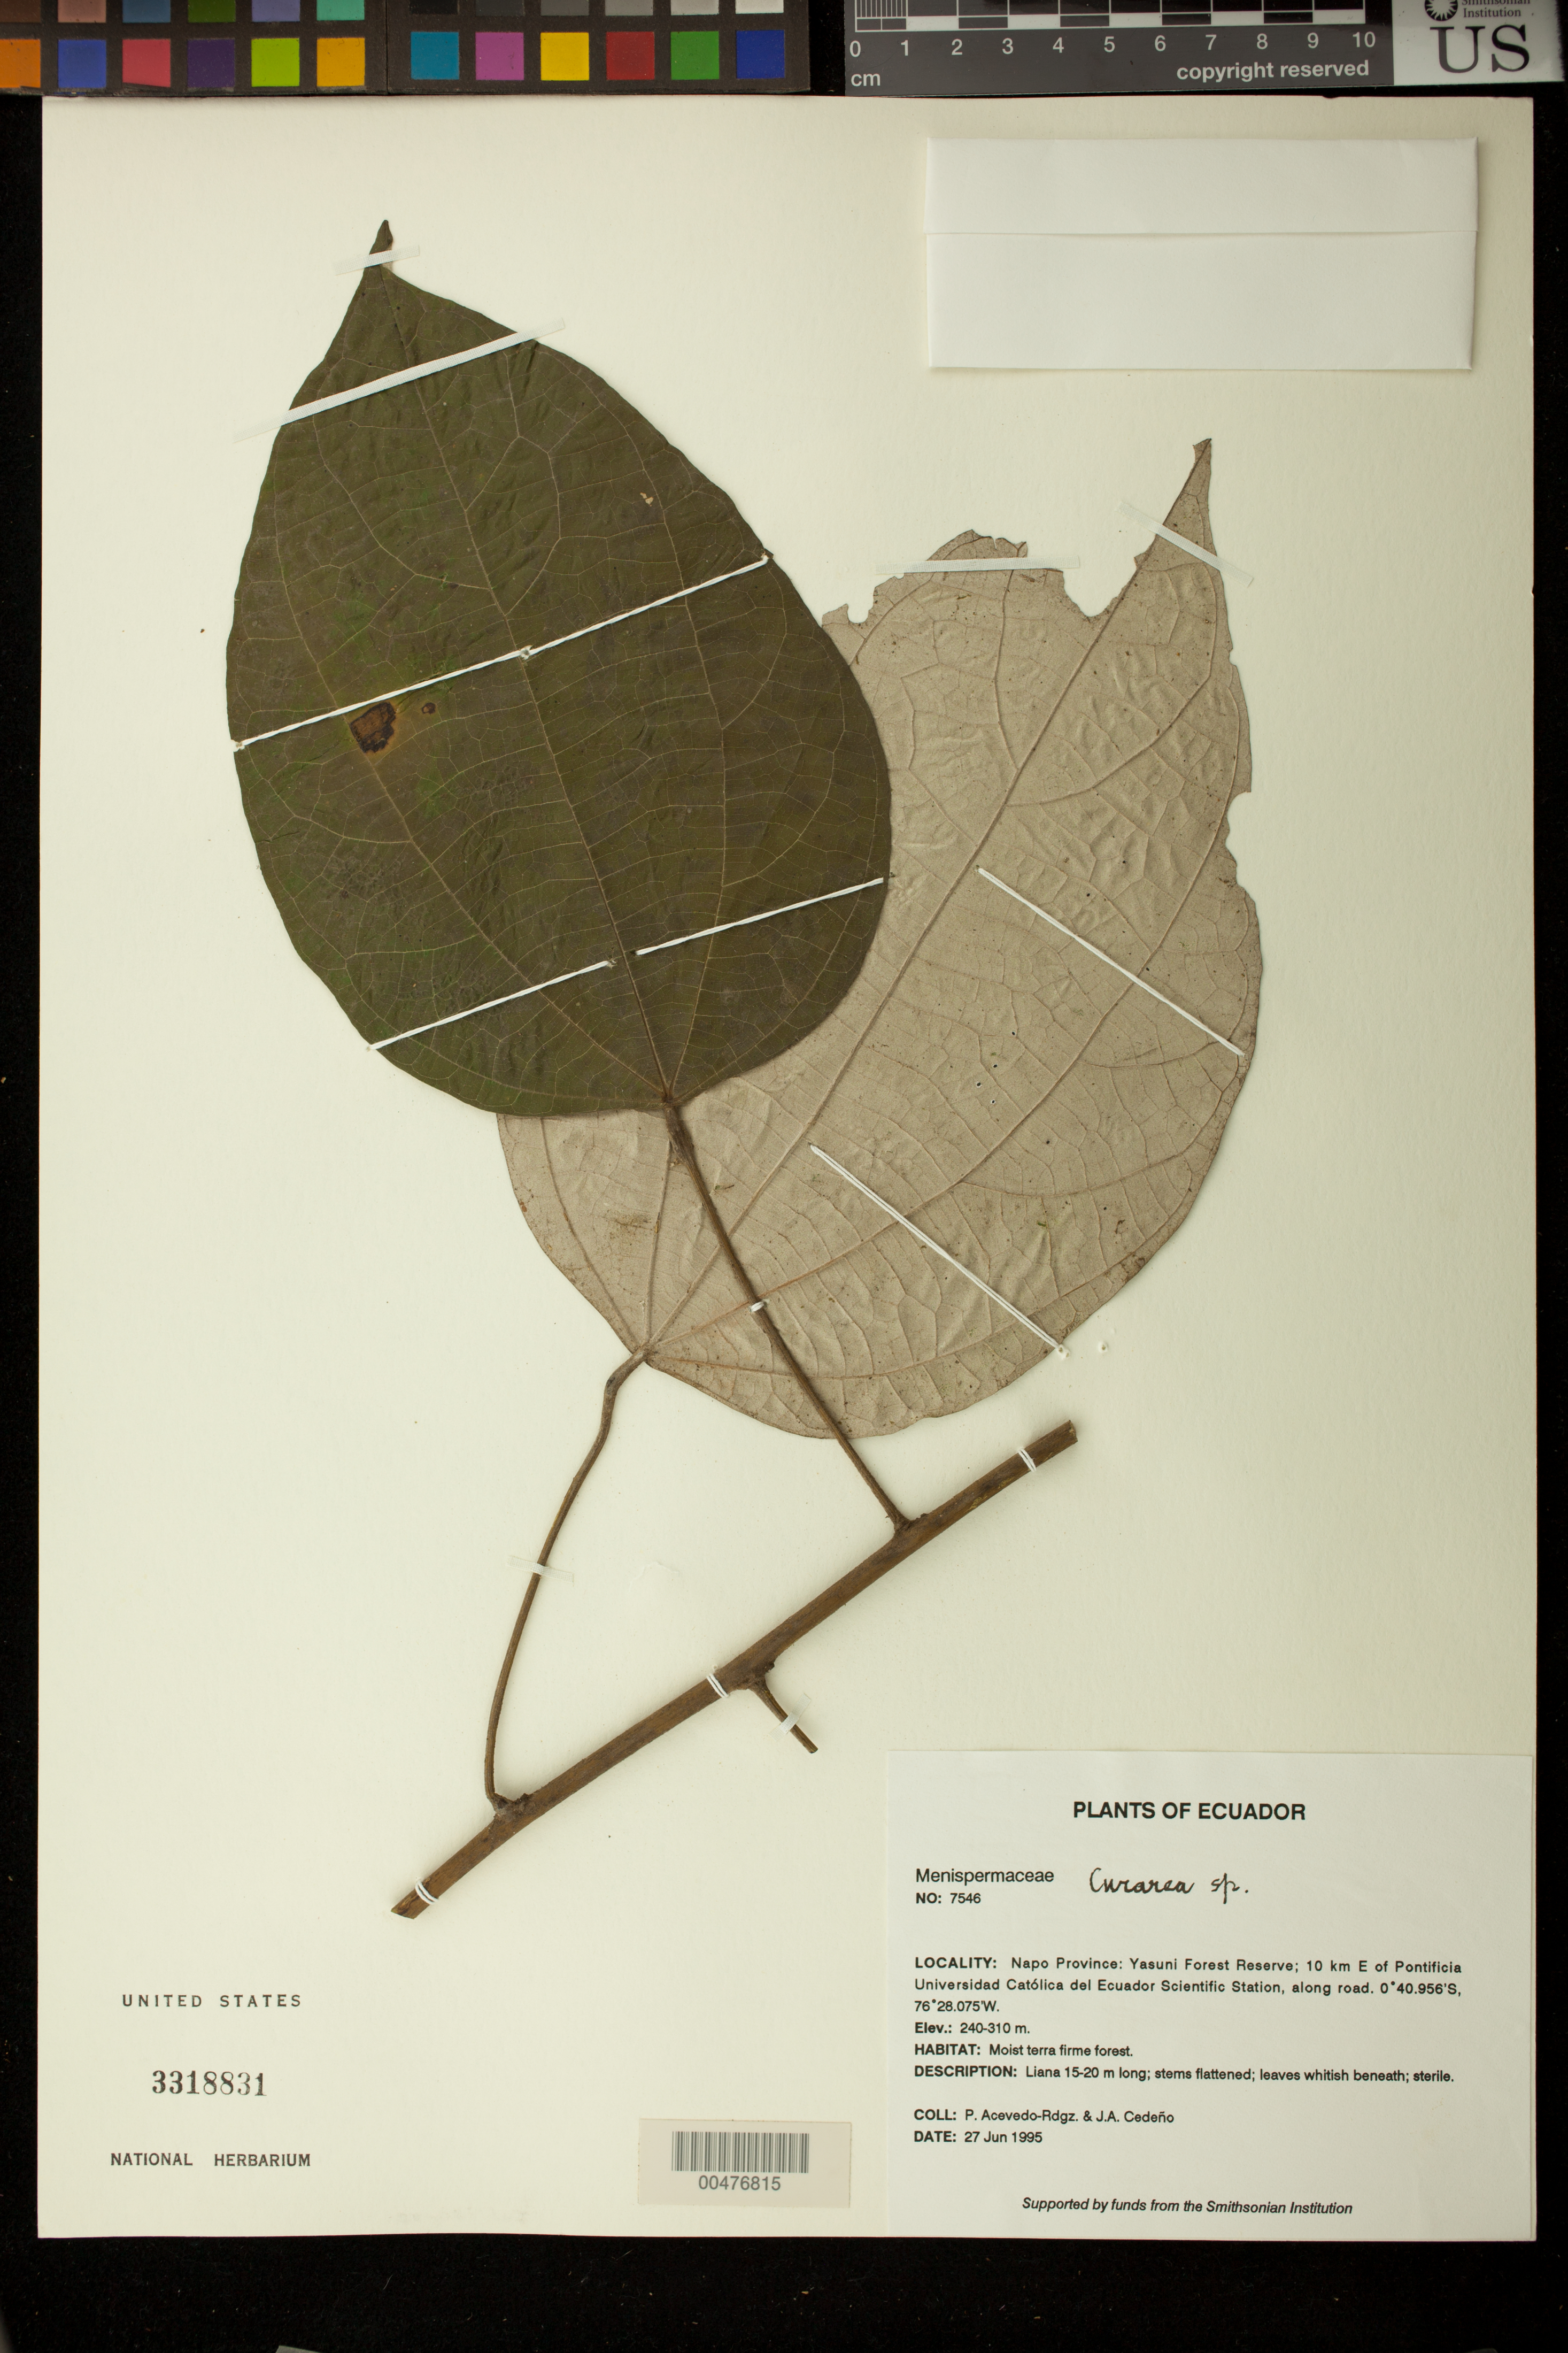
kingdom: Plantae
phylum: Tracheophyta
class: Magnoliopsida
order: Ranunculales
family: Menispermaceae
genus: Curarea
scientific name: Curarea tecunarum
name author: Barneby & Krukoff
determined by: Strong, M. T., (US), Smithsonian Institution - National Museum of Natural History (UNITED STATES)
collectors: P. Acevedo-Rodr. & J. A. Cedeño M.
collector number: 7546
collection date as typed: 27 Jun 1995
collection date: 1995-06-27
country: Ecuador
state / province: Napo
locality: Napo Province: Yasuni Forest Reserve; 10 km E of Pontificia Universidad Católica del Ecuador Scientific Station along road.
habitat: Moist terra firme forest.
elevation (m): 240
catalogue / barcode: US 3318831